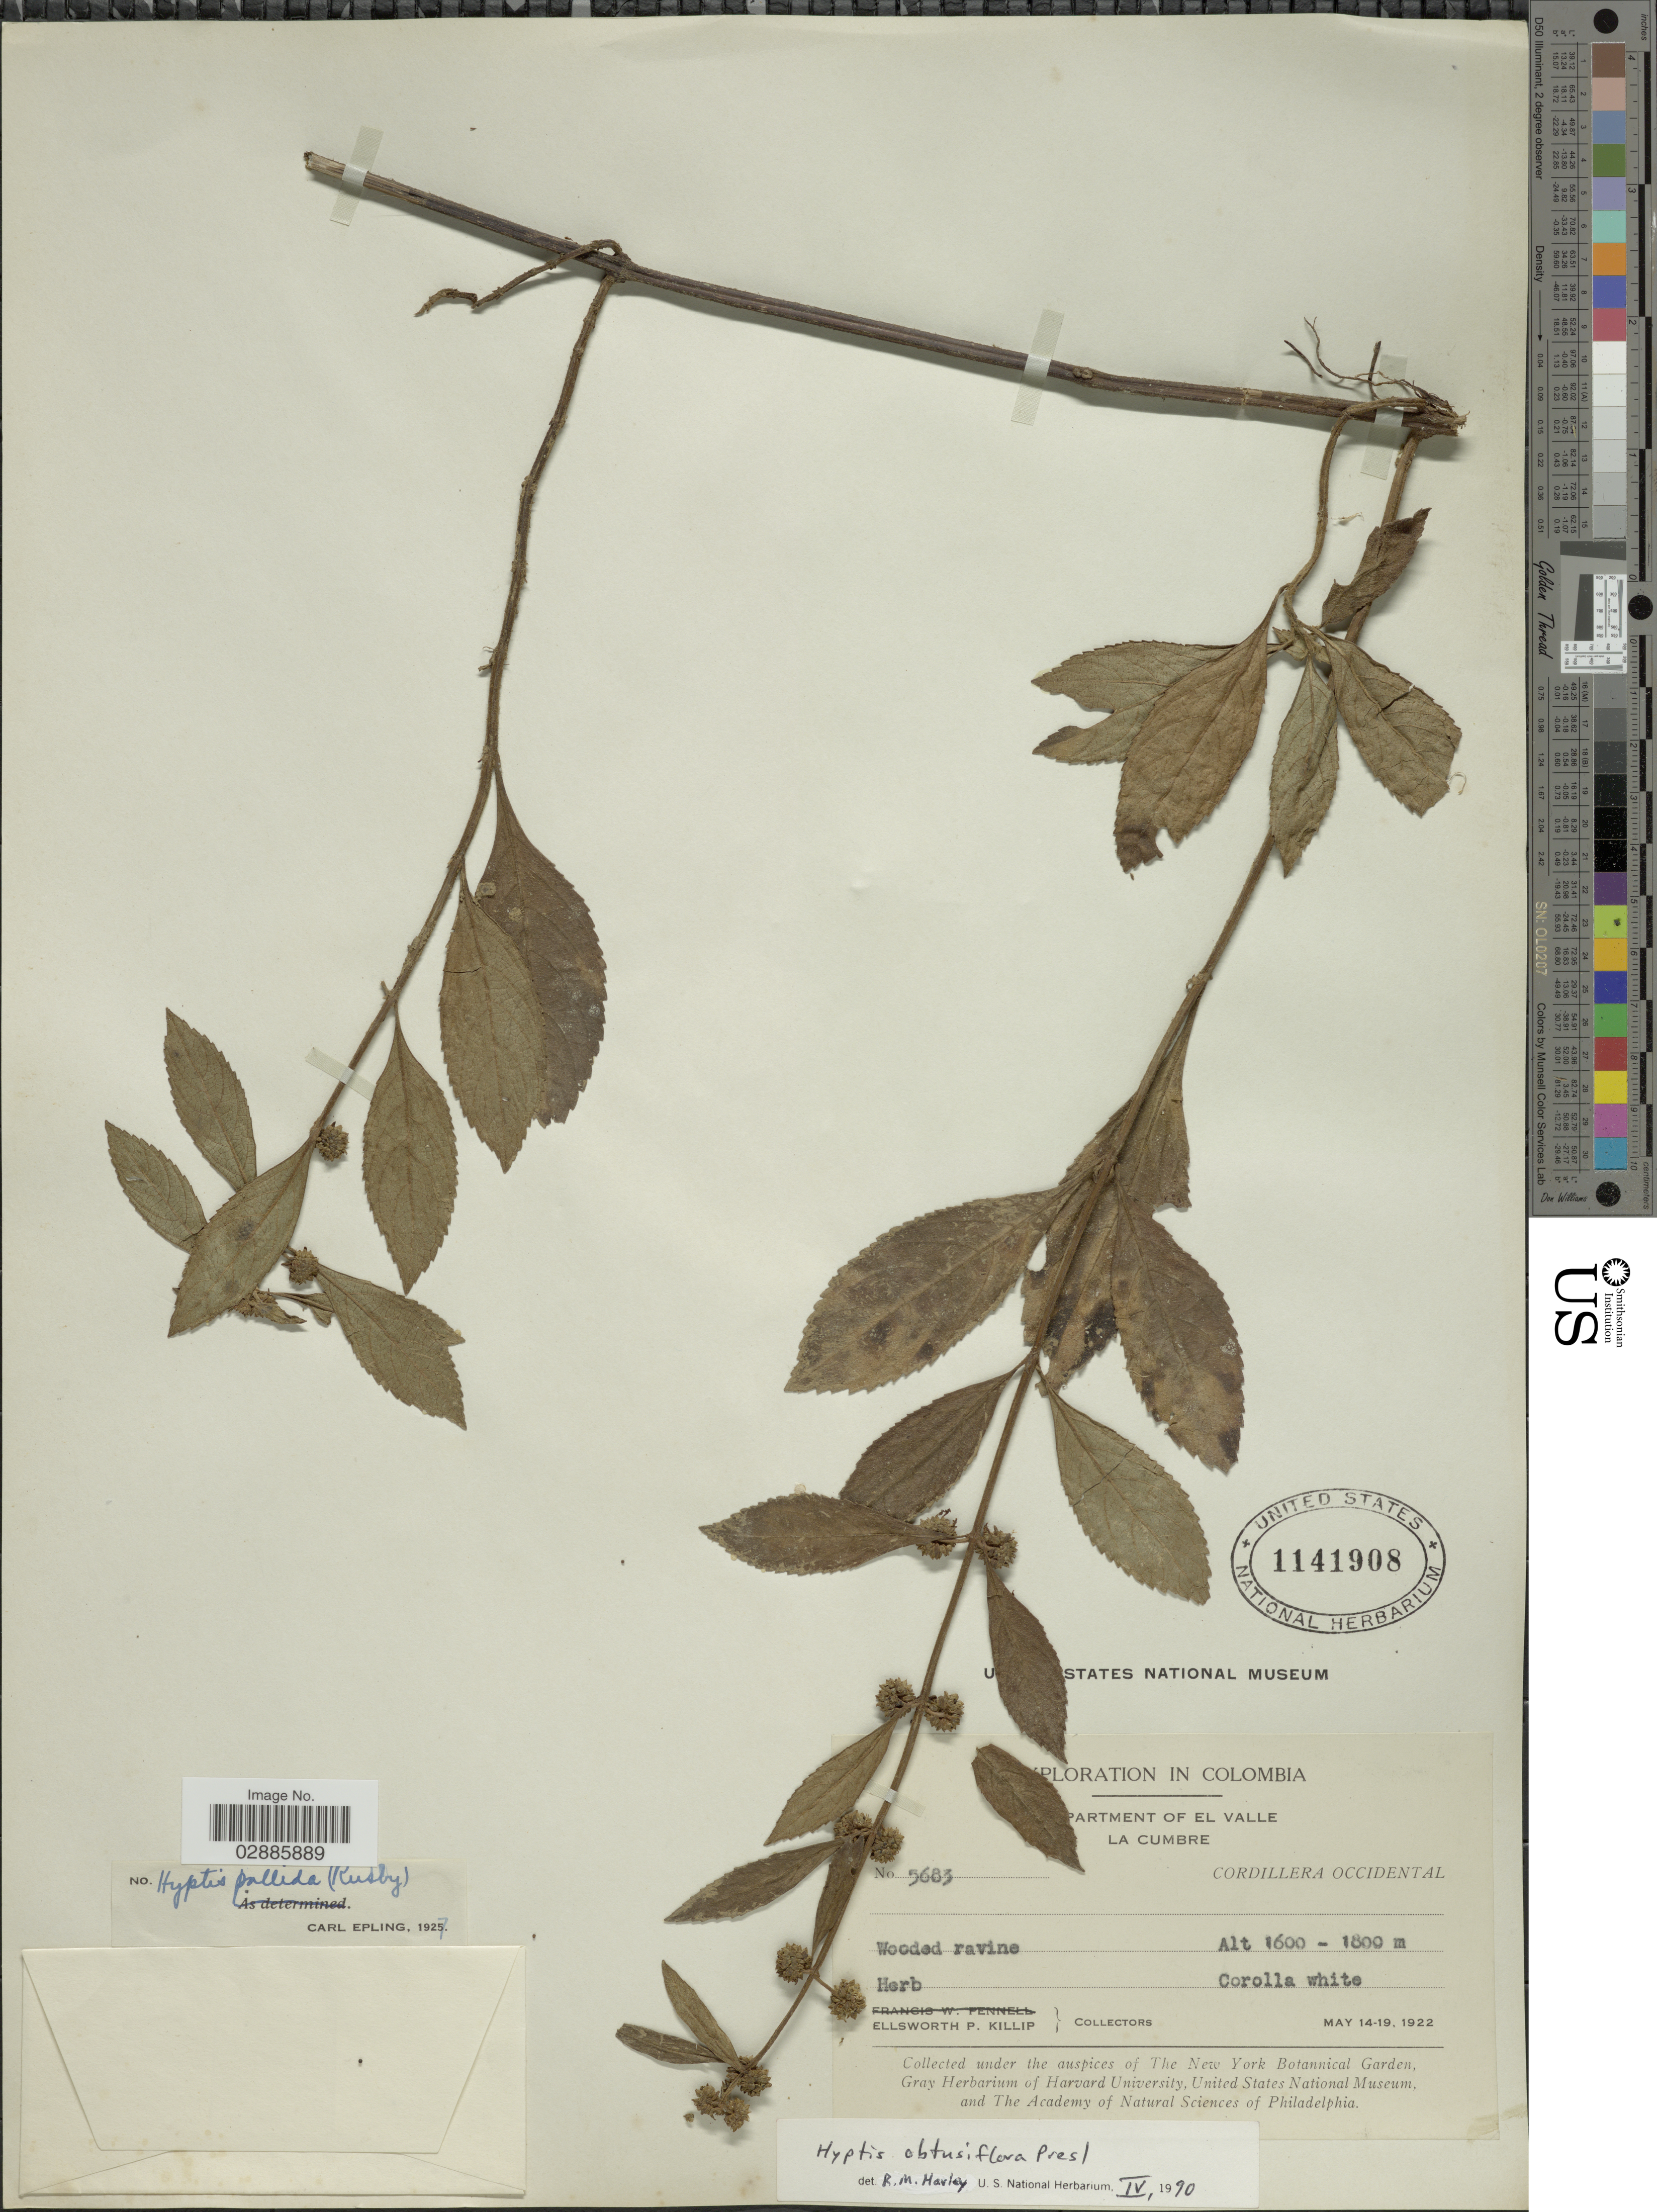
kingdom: Plantae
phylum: Tracheophyta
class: Magnoliopsida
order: Lamiales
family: Lamiaceae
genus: Hyptis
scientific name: Hyptis obtusiflora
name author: C. Presl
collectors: E. P. Killip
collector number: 5683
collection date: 1922-05-14/1922-05-19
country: Colombia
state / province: Valle del Cauca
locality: Department of El Valle, La Cumbre, Cordillera Occidental.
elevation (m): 1600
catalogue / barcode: US 1141908